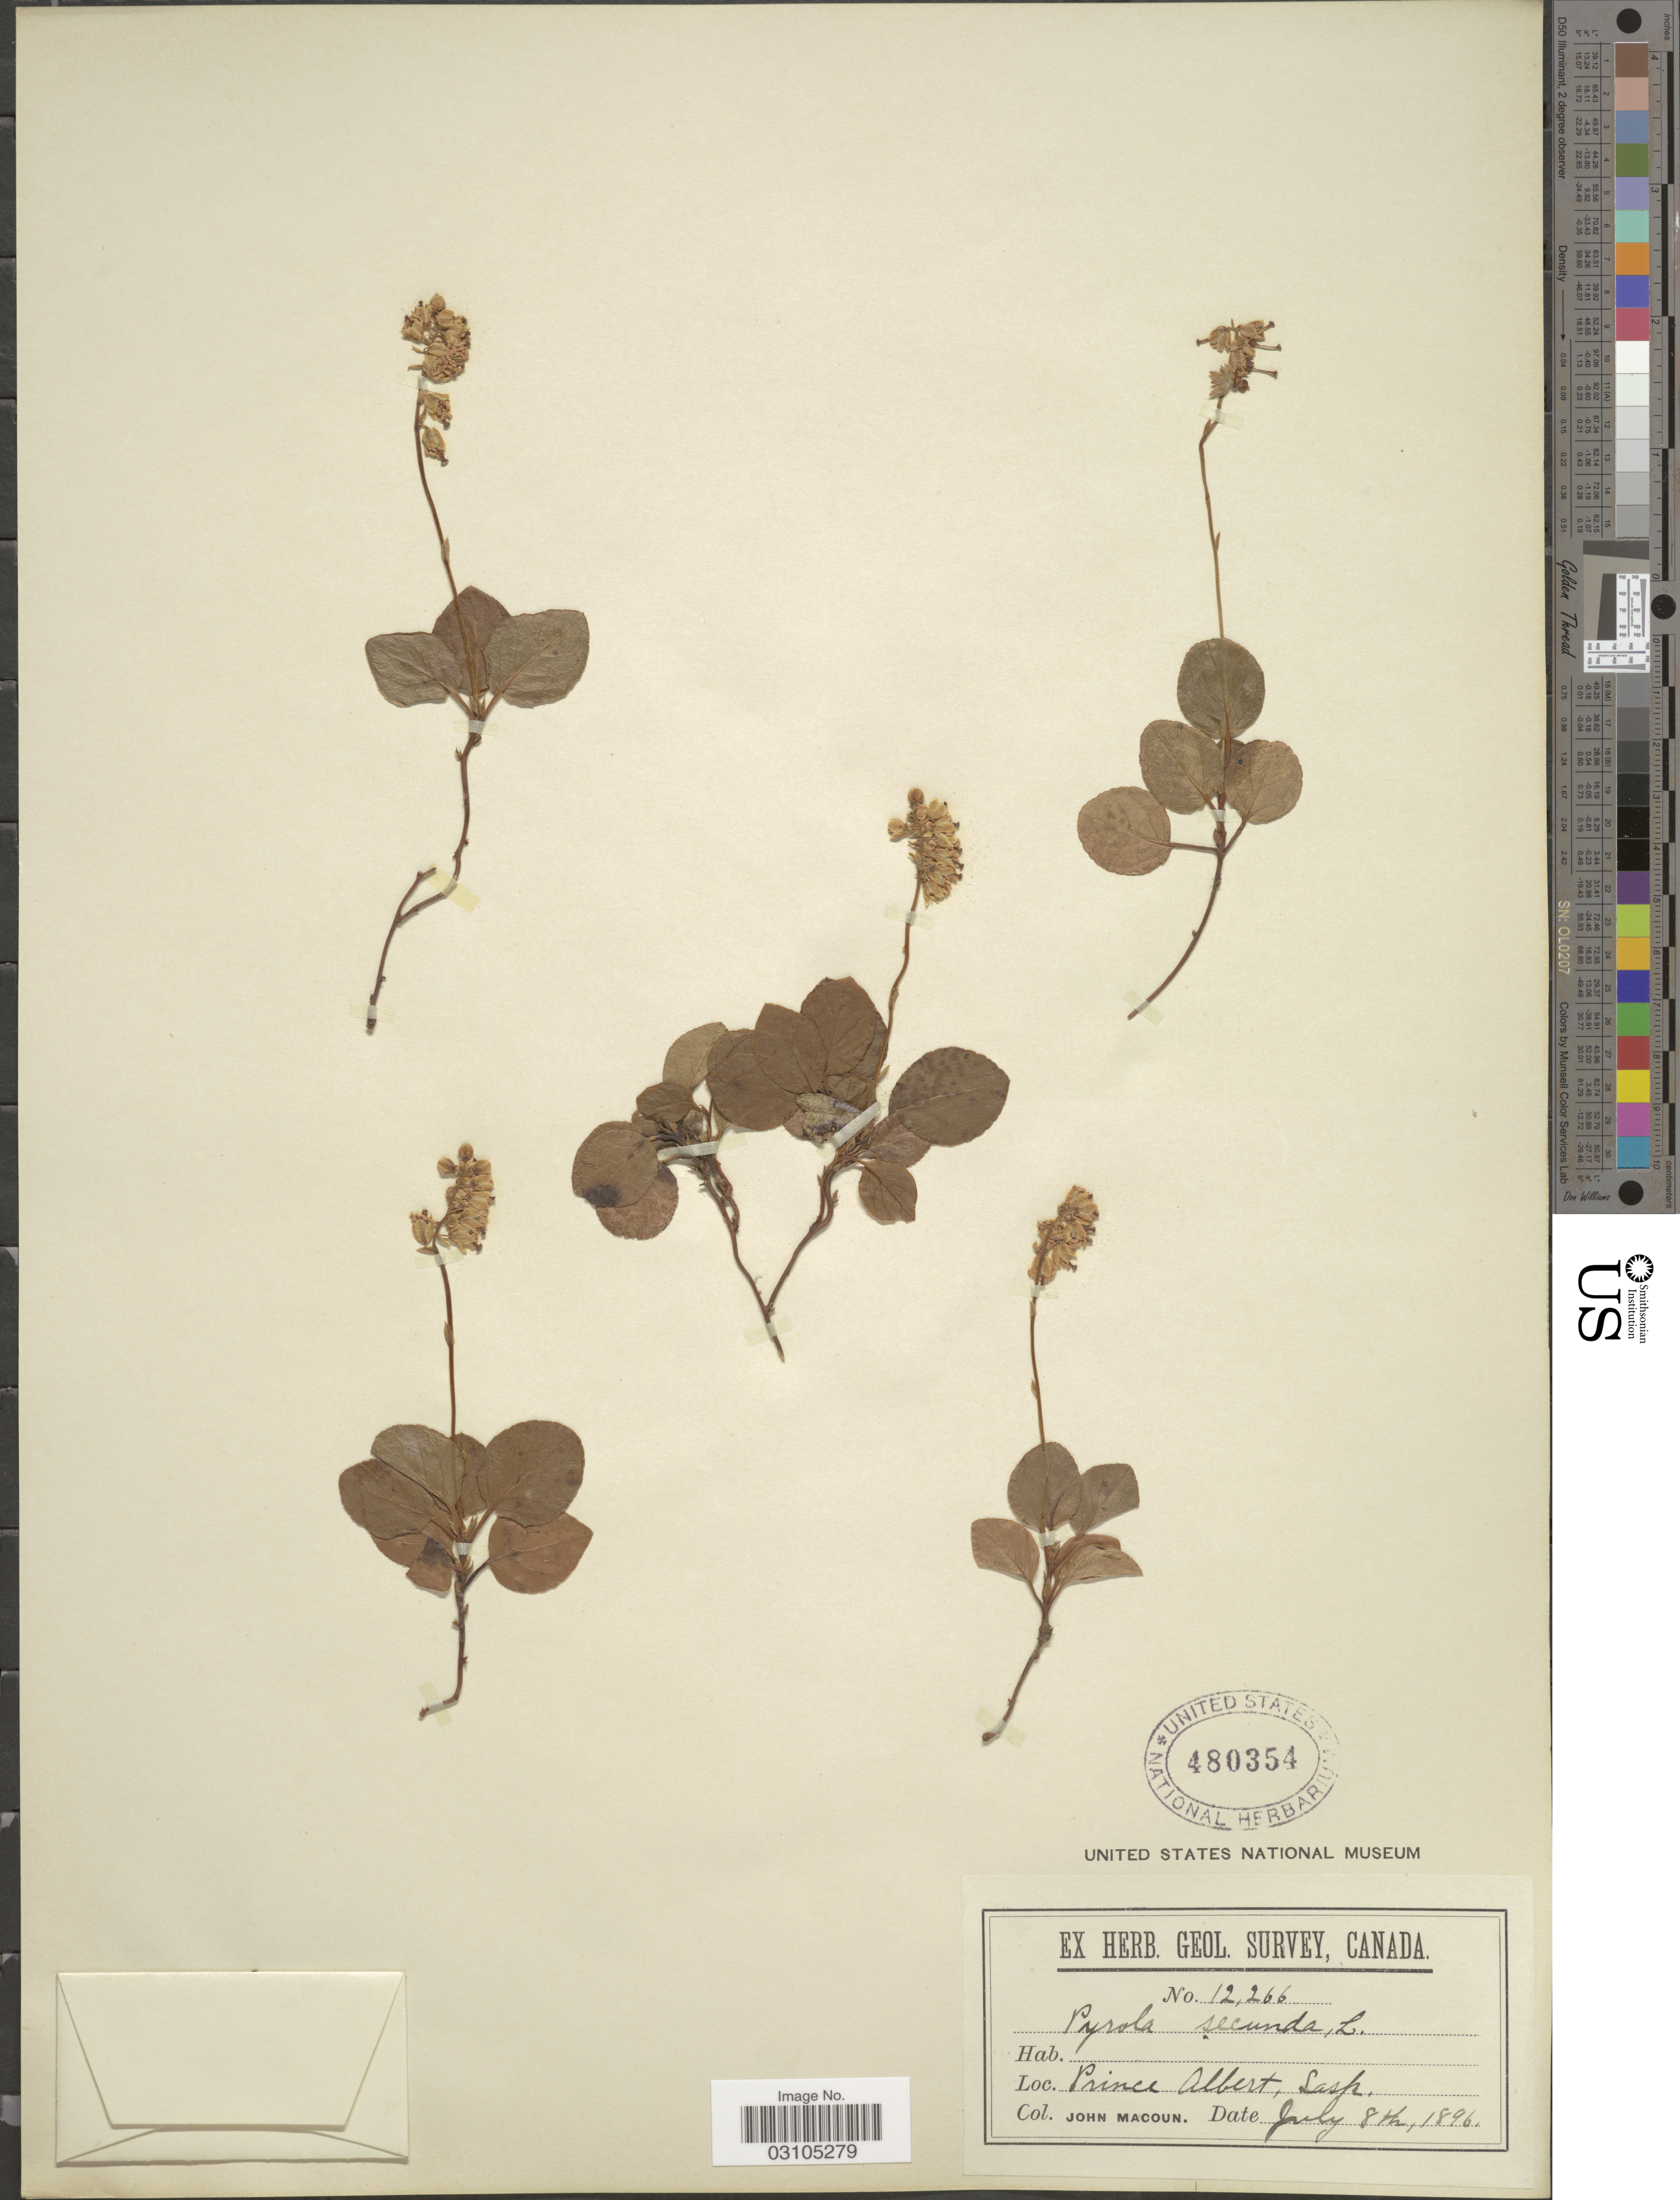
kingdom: Plantae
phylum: Tracheophyta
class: Magnoliopsida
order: Ericales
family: Ericaceae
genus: Orthilia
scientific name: Orthilia secunda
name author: (L.) House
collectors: J. Macoun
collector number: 12266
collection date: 1896-07-08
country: Canada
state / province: Saskatchewan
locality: Prince Albert. Sask.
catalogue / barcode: US 480354